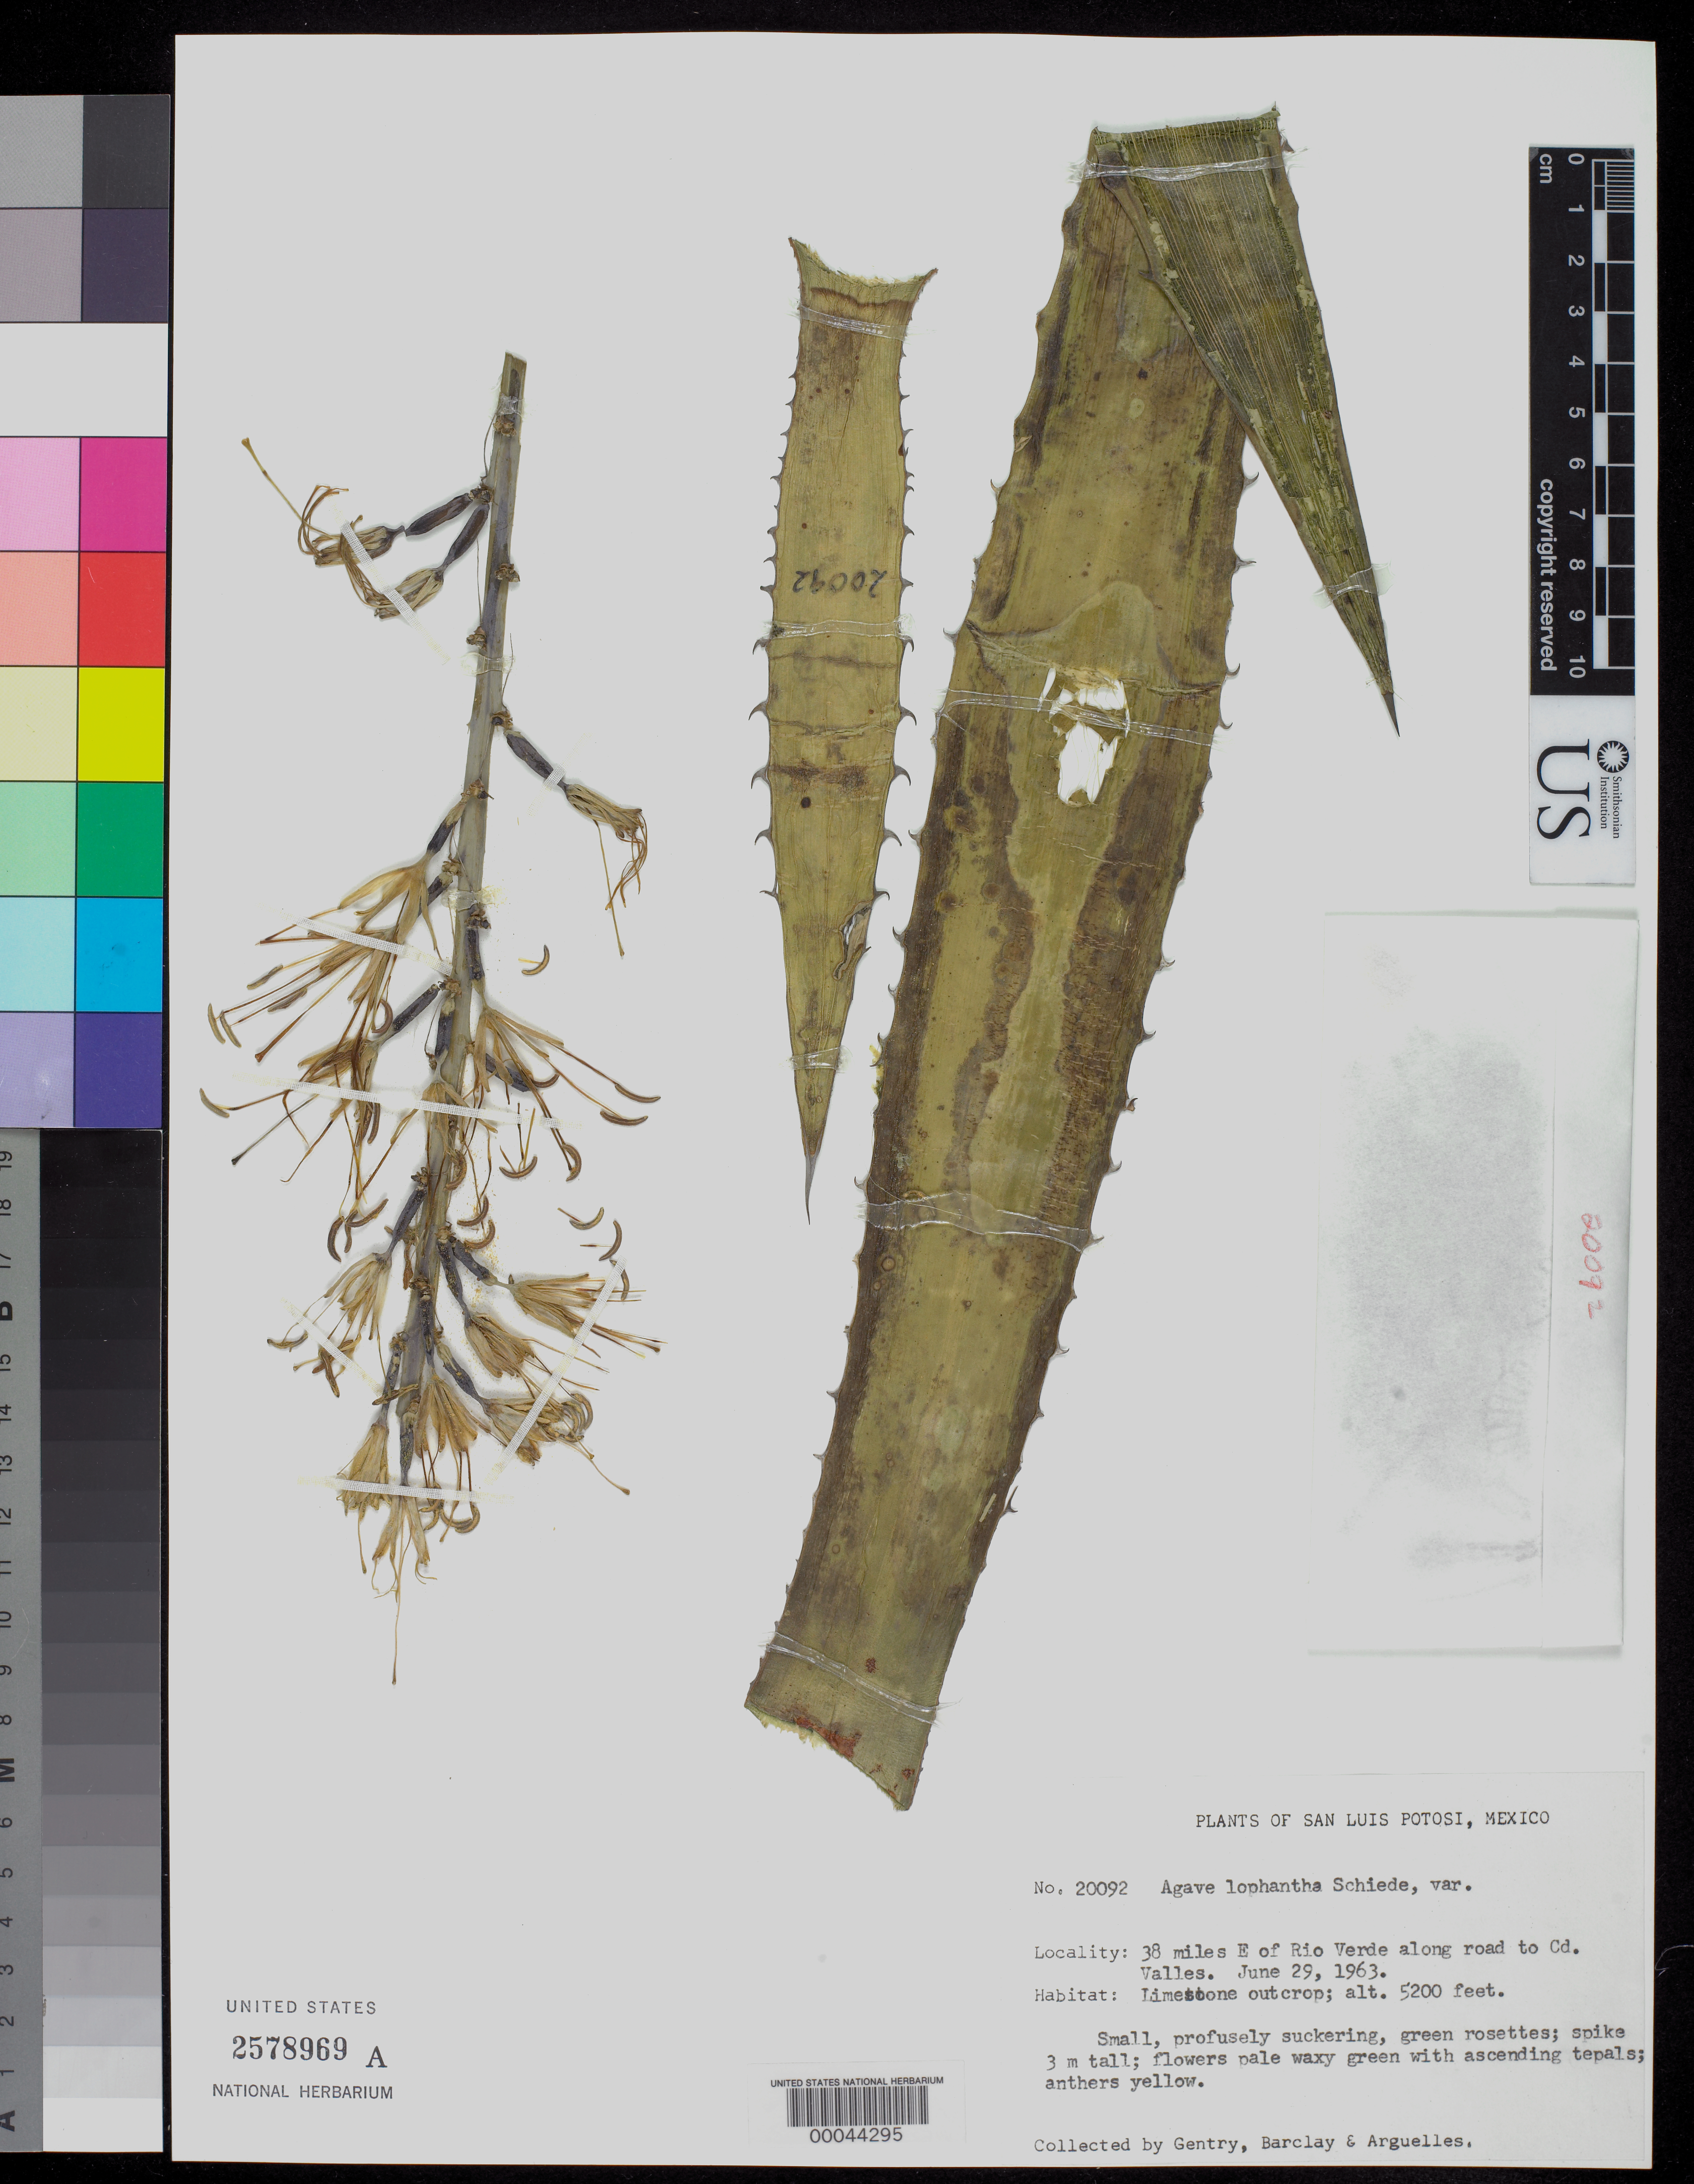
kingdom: Plantae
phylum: Tracheophyta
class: Liliopsida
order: Asparagales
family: Asparagaceae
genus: Agave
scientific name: Agave lophantha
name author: Schiede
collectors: H. S. Gentry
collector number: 20092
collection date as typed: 29 Jun 1963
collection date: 1963-06-29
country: Mexico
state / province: San Luis Potosí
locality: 38 mi E of Rio Verde along road to Cd Valles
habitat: Limestone outcrop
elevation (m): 1585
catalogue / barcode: US 2578969A